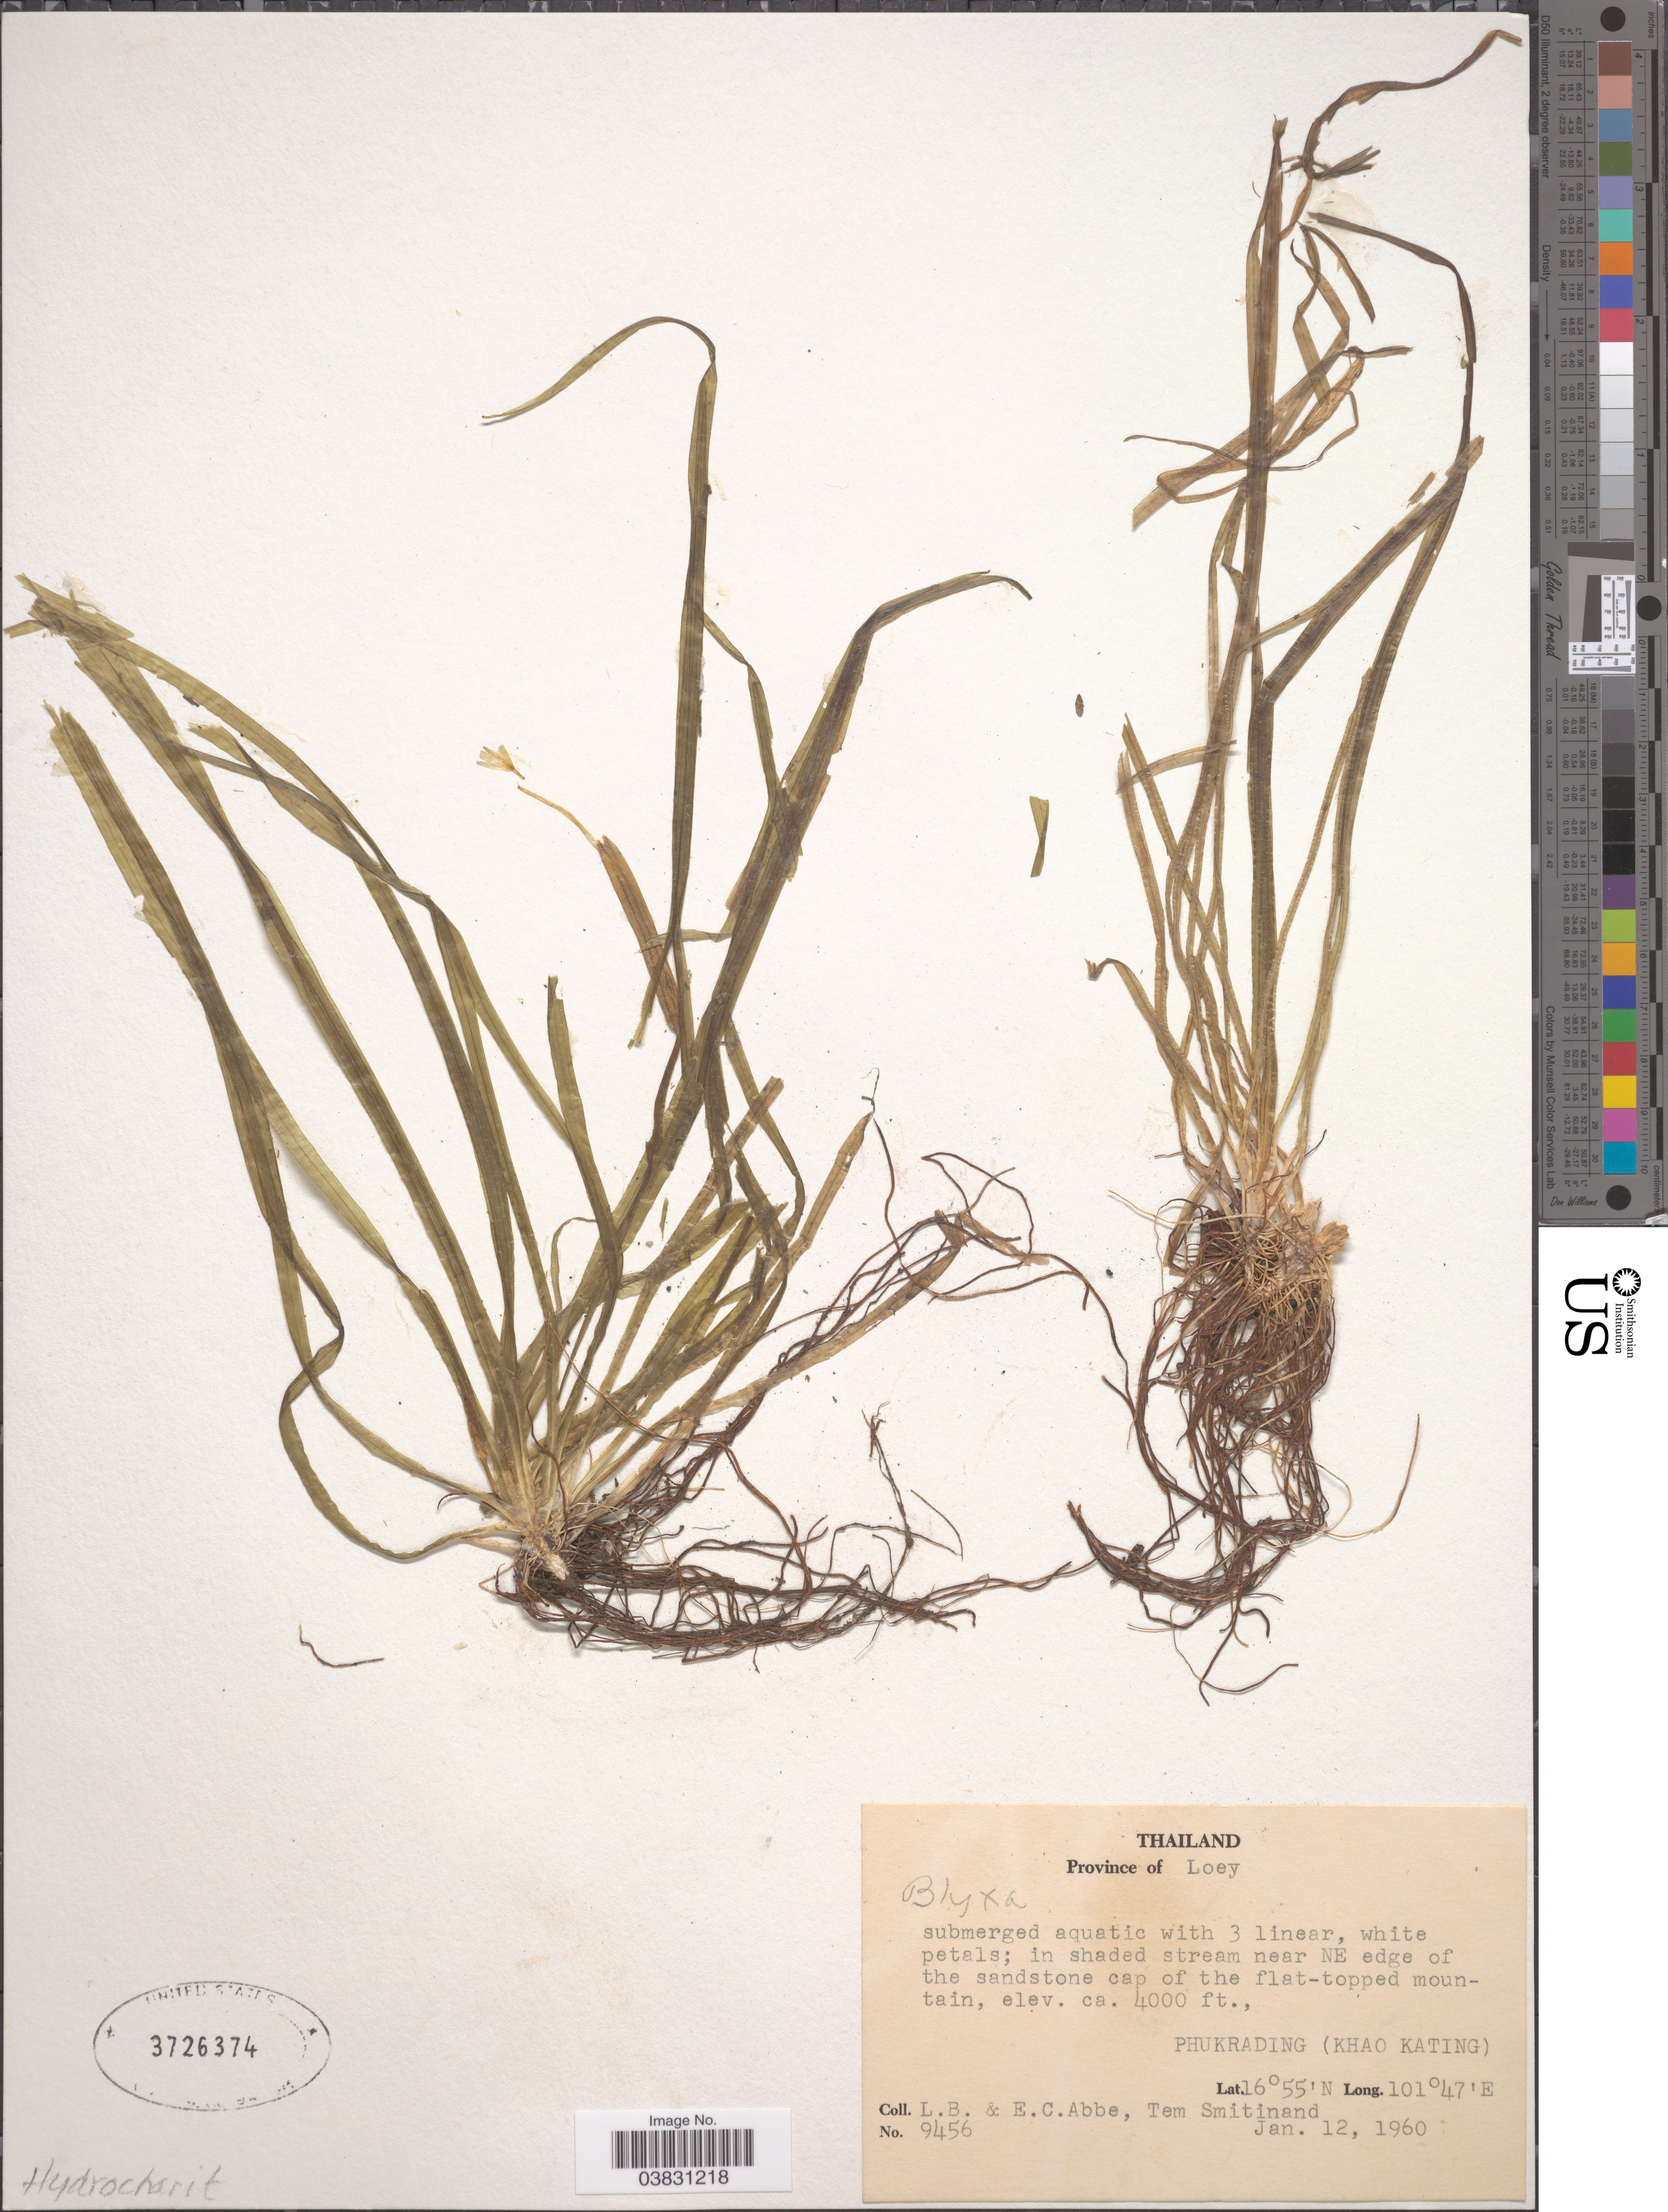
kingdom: Plantae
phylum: Tracheophyta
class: Liliopsida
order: Alismatales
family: Hydrocharitaceae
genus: Blyxa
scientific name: Blyxa sp.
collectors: L. B. Abbe, E. C. Abbe & T. Smitinand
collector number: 9456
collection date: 1960-01-12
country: Thailand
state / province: Loei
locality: Province of Loey. Phukrading (Khao Kating).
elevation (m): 1219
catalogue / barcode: US 3726374